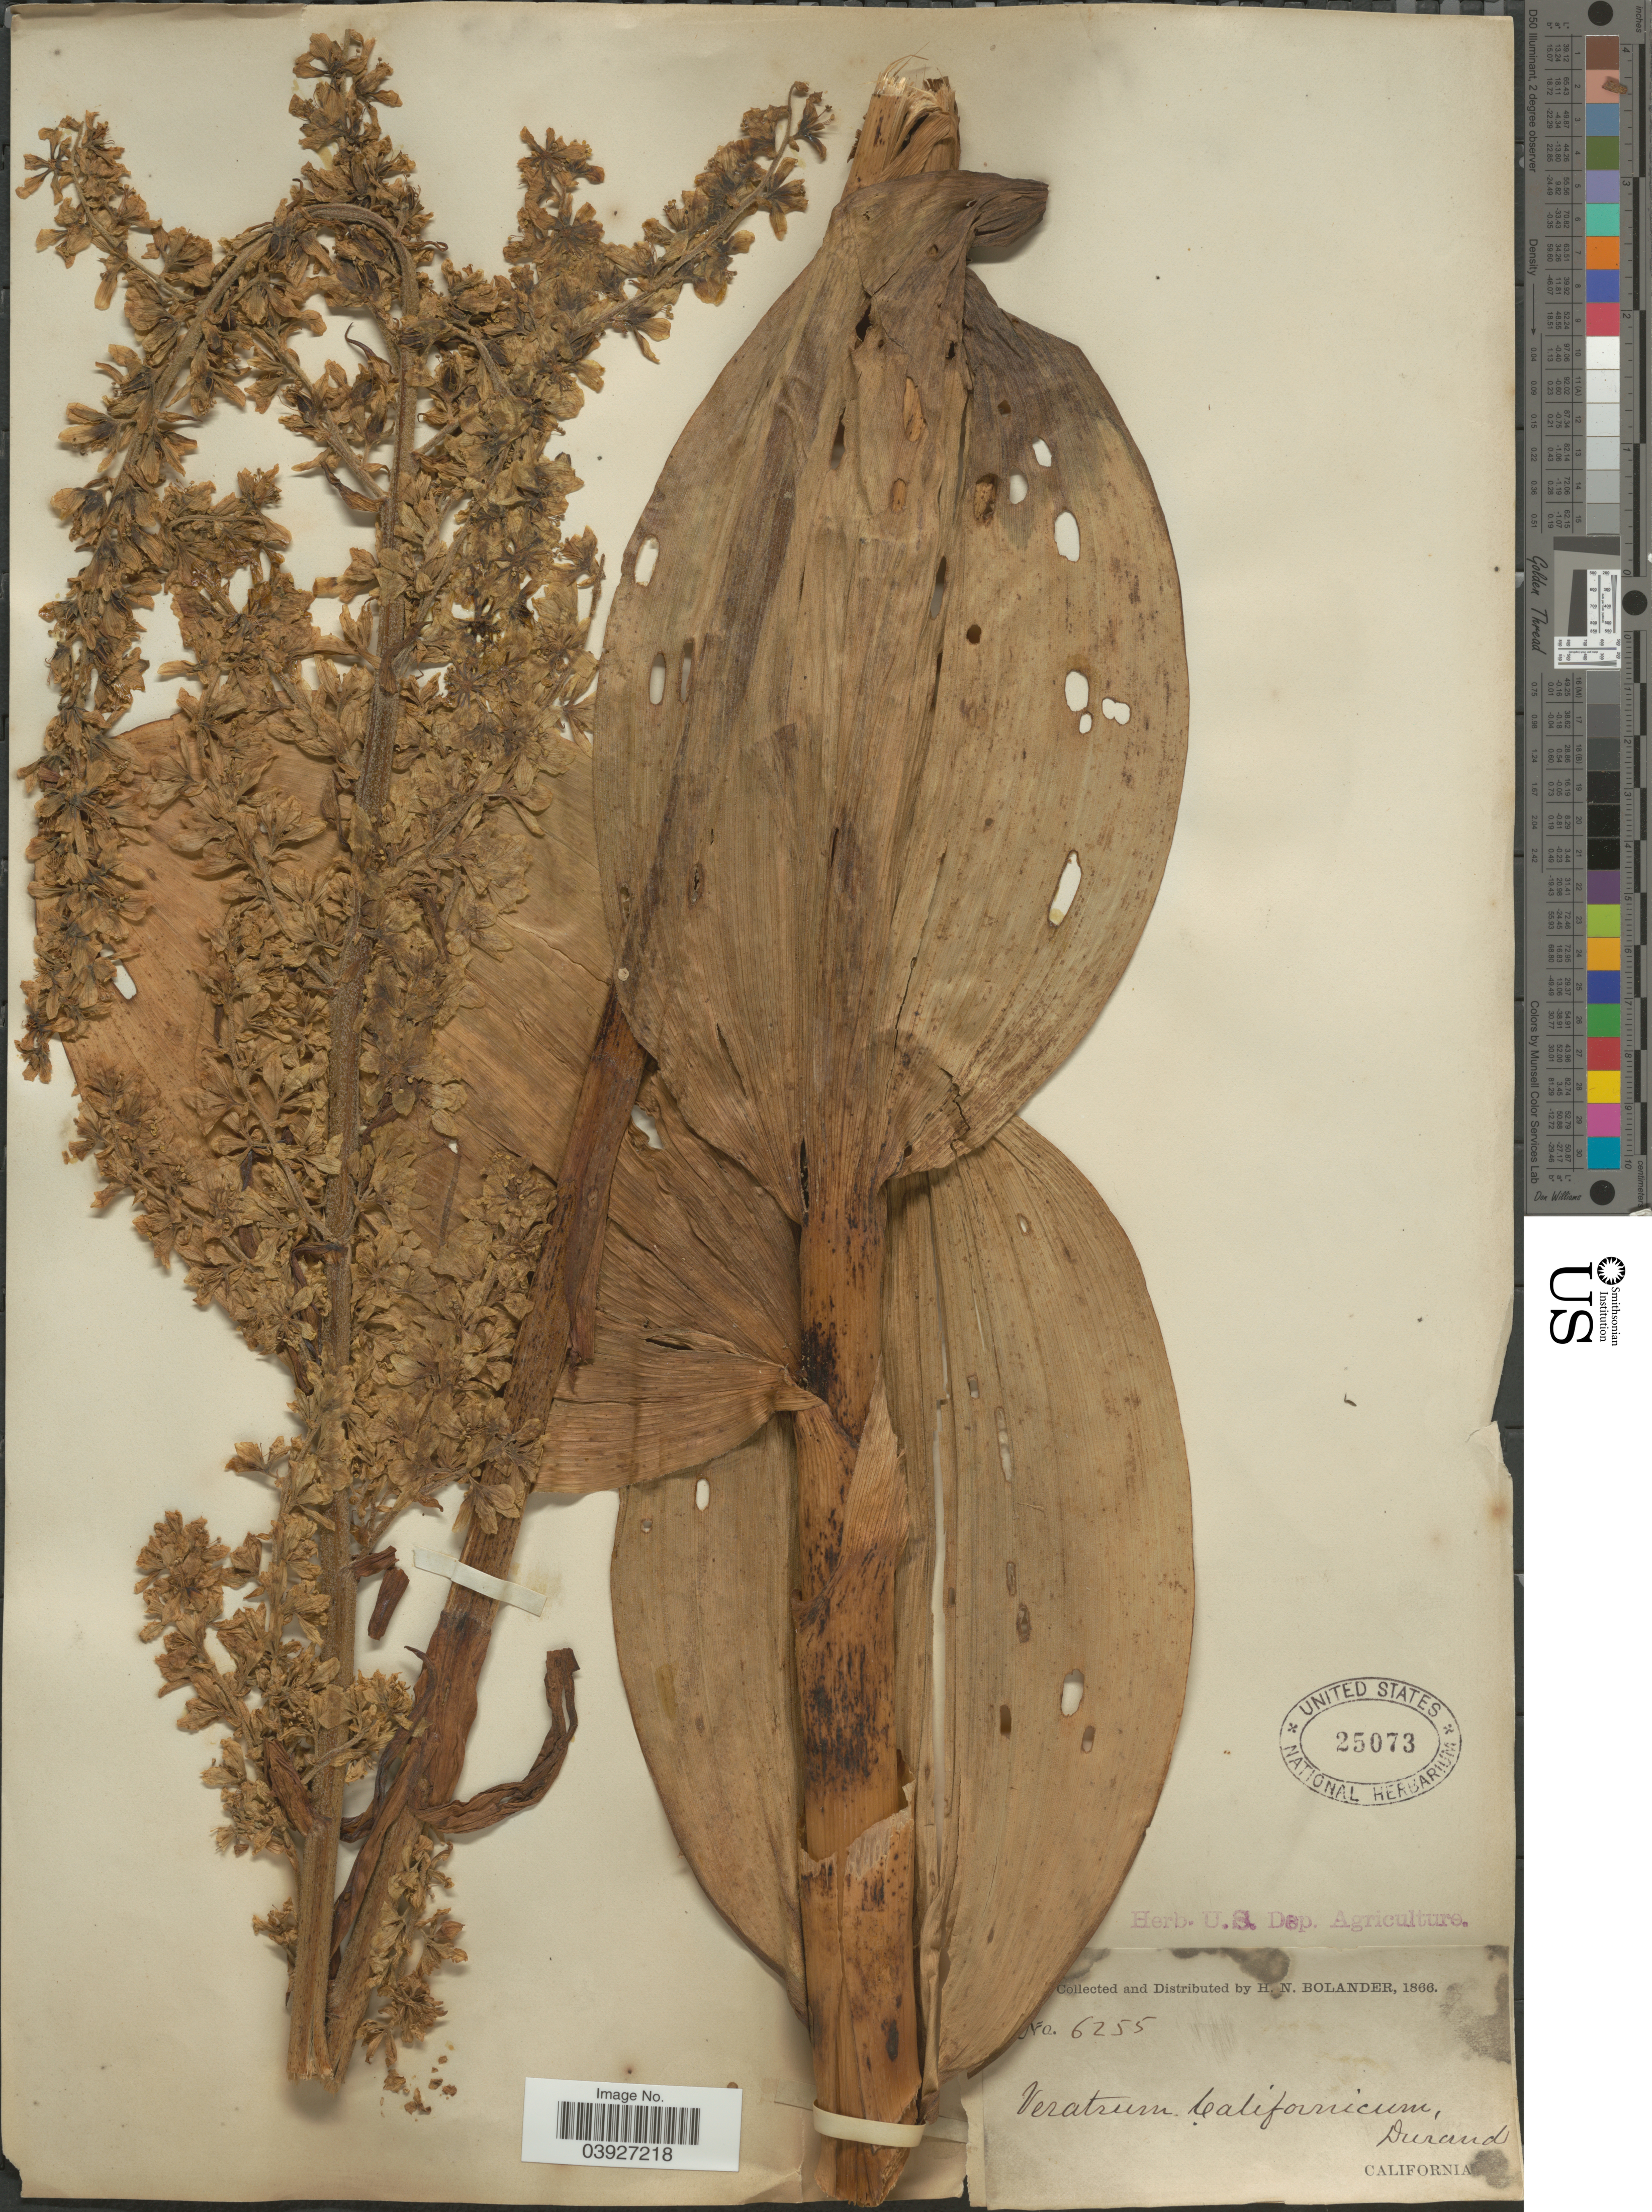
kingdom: Plantae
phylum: Tracheophyta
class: Liliopsida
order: Liliales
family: Melanthiaceae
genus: Veratrum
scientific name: Veratrum californicum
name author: Durand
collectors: H. Bolander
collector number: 6255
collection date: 1866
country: United States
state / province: California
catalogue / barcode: US 25073